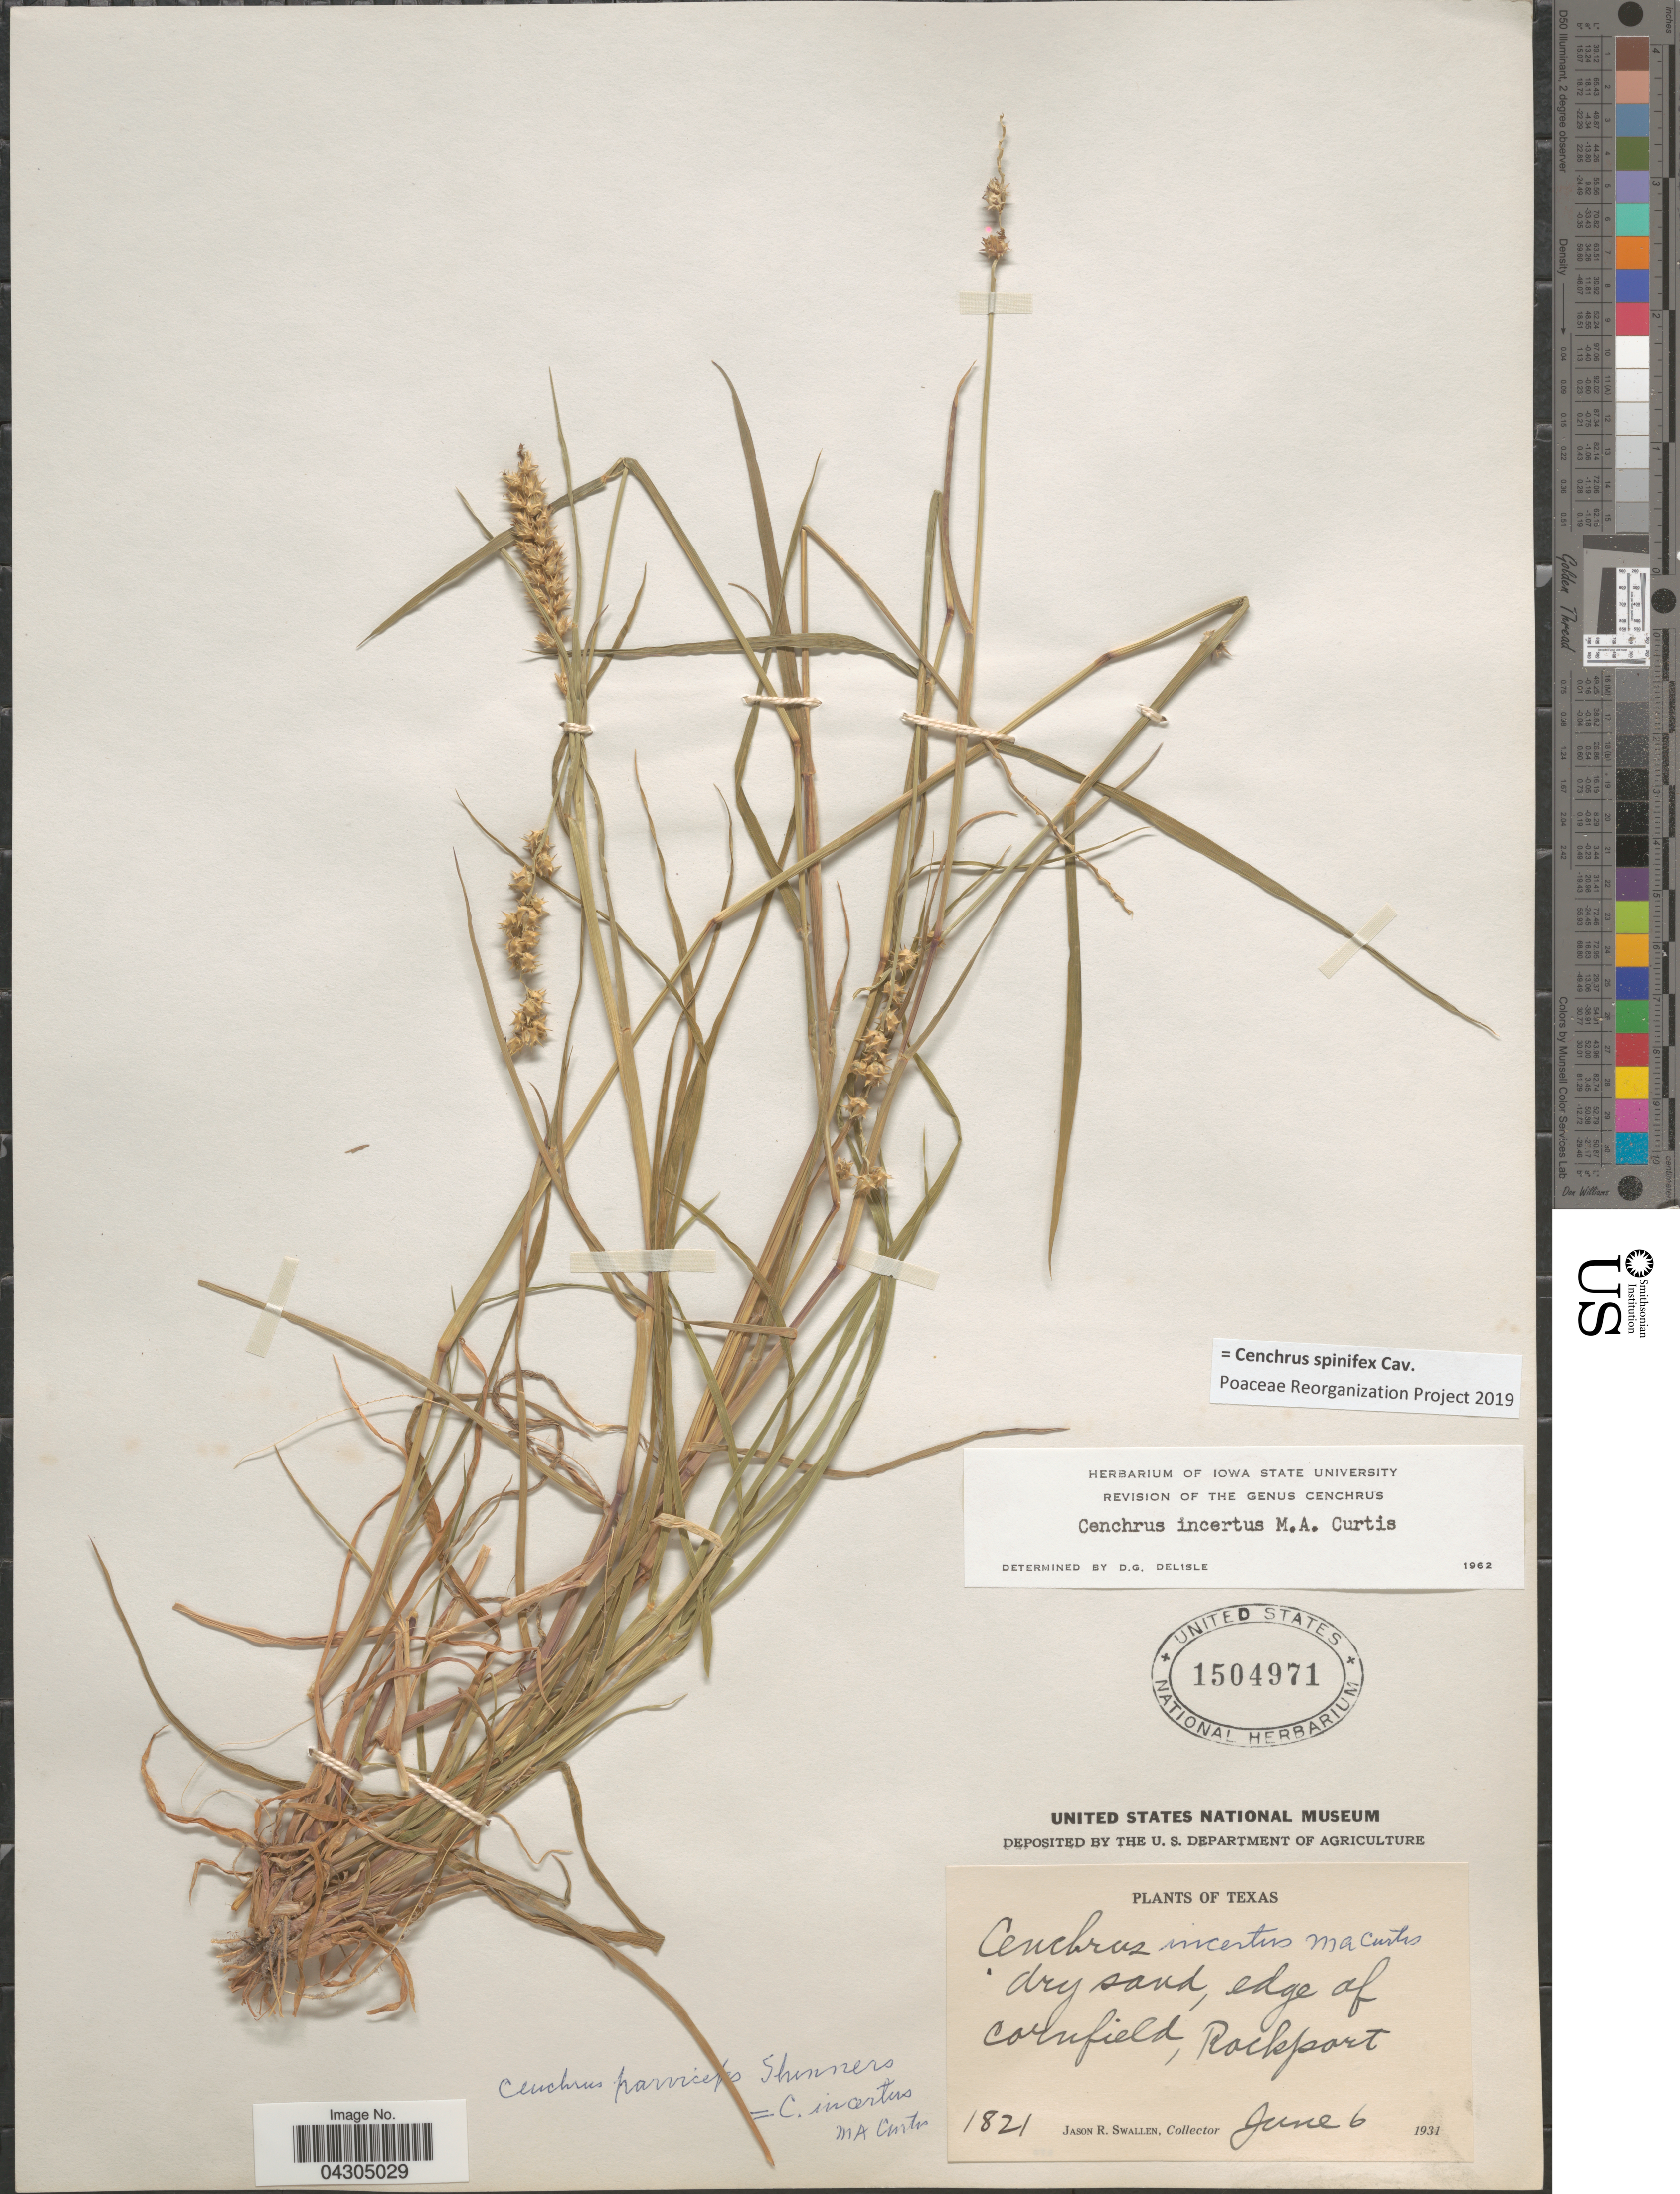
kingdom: Plantae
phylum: Tracheophyta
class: Liliopsida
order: Poales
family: Poaceae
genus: Cenchrus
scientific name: Cenchrus spinifex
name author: Cav.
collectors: J. R. Swallen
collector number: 1821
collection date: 1934-06-06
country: United States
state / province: Texas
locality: Dry sand, edge of cornfield, Rockport.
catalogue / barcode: US 1504971